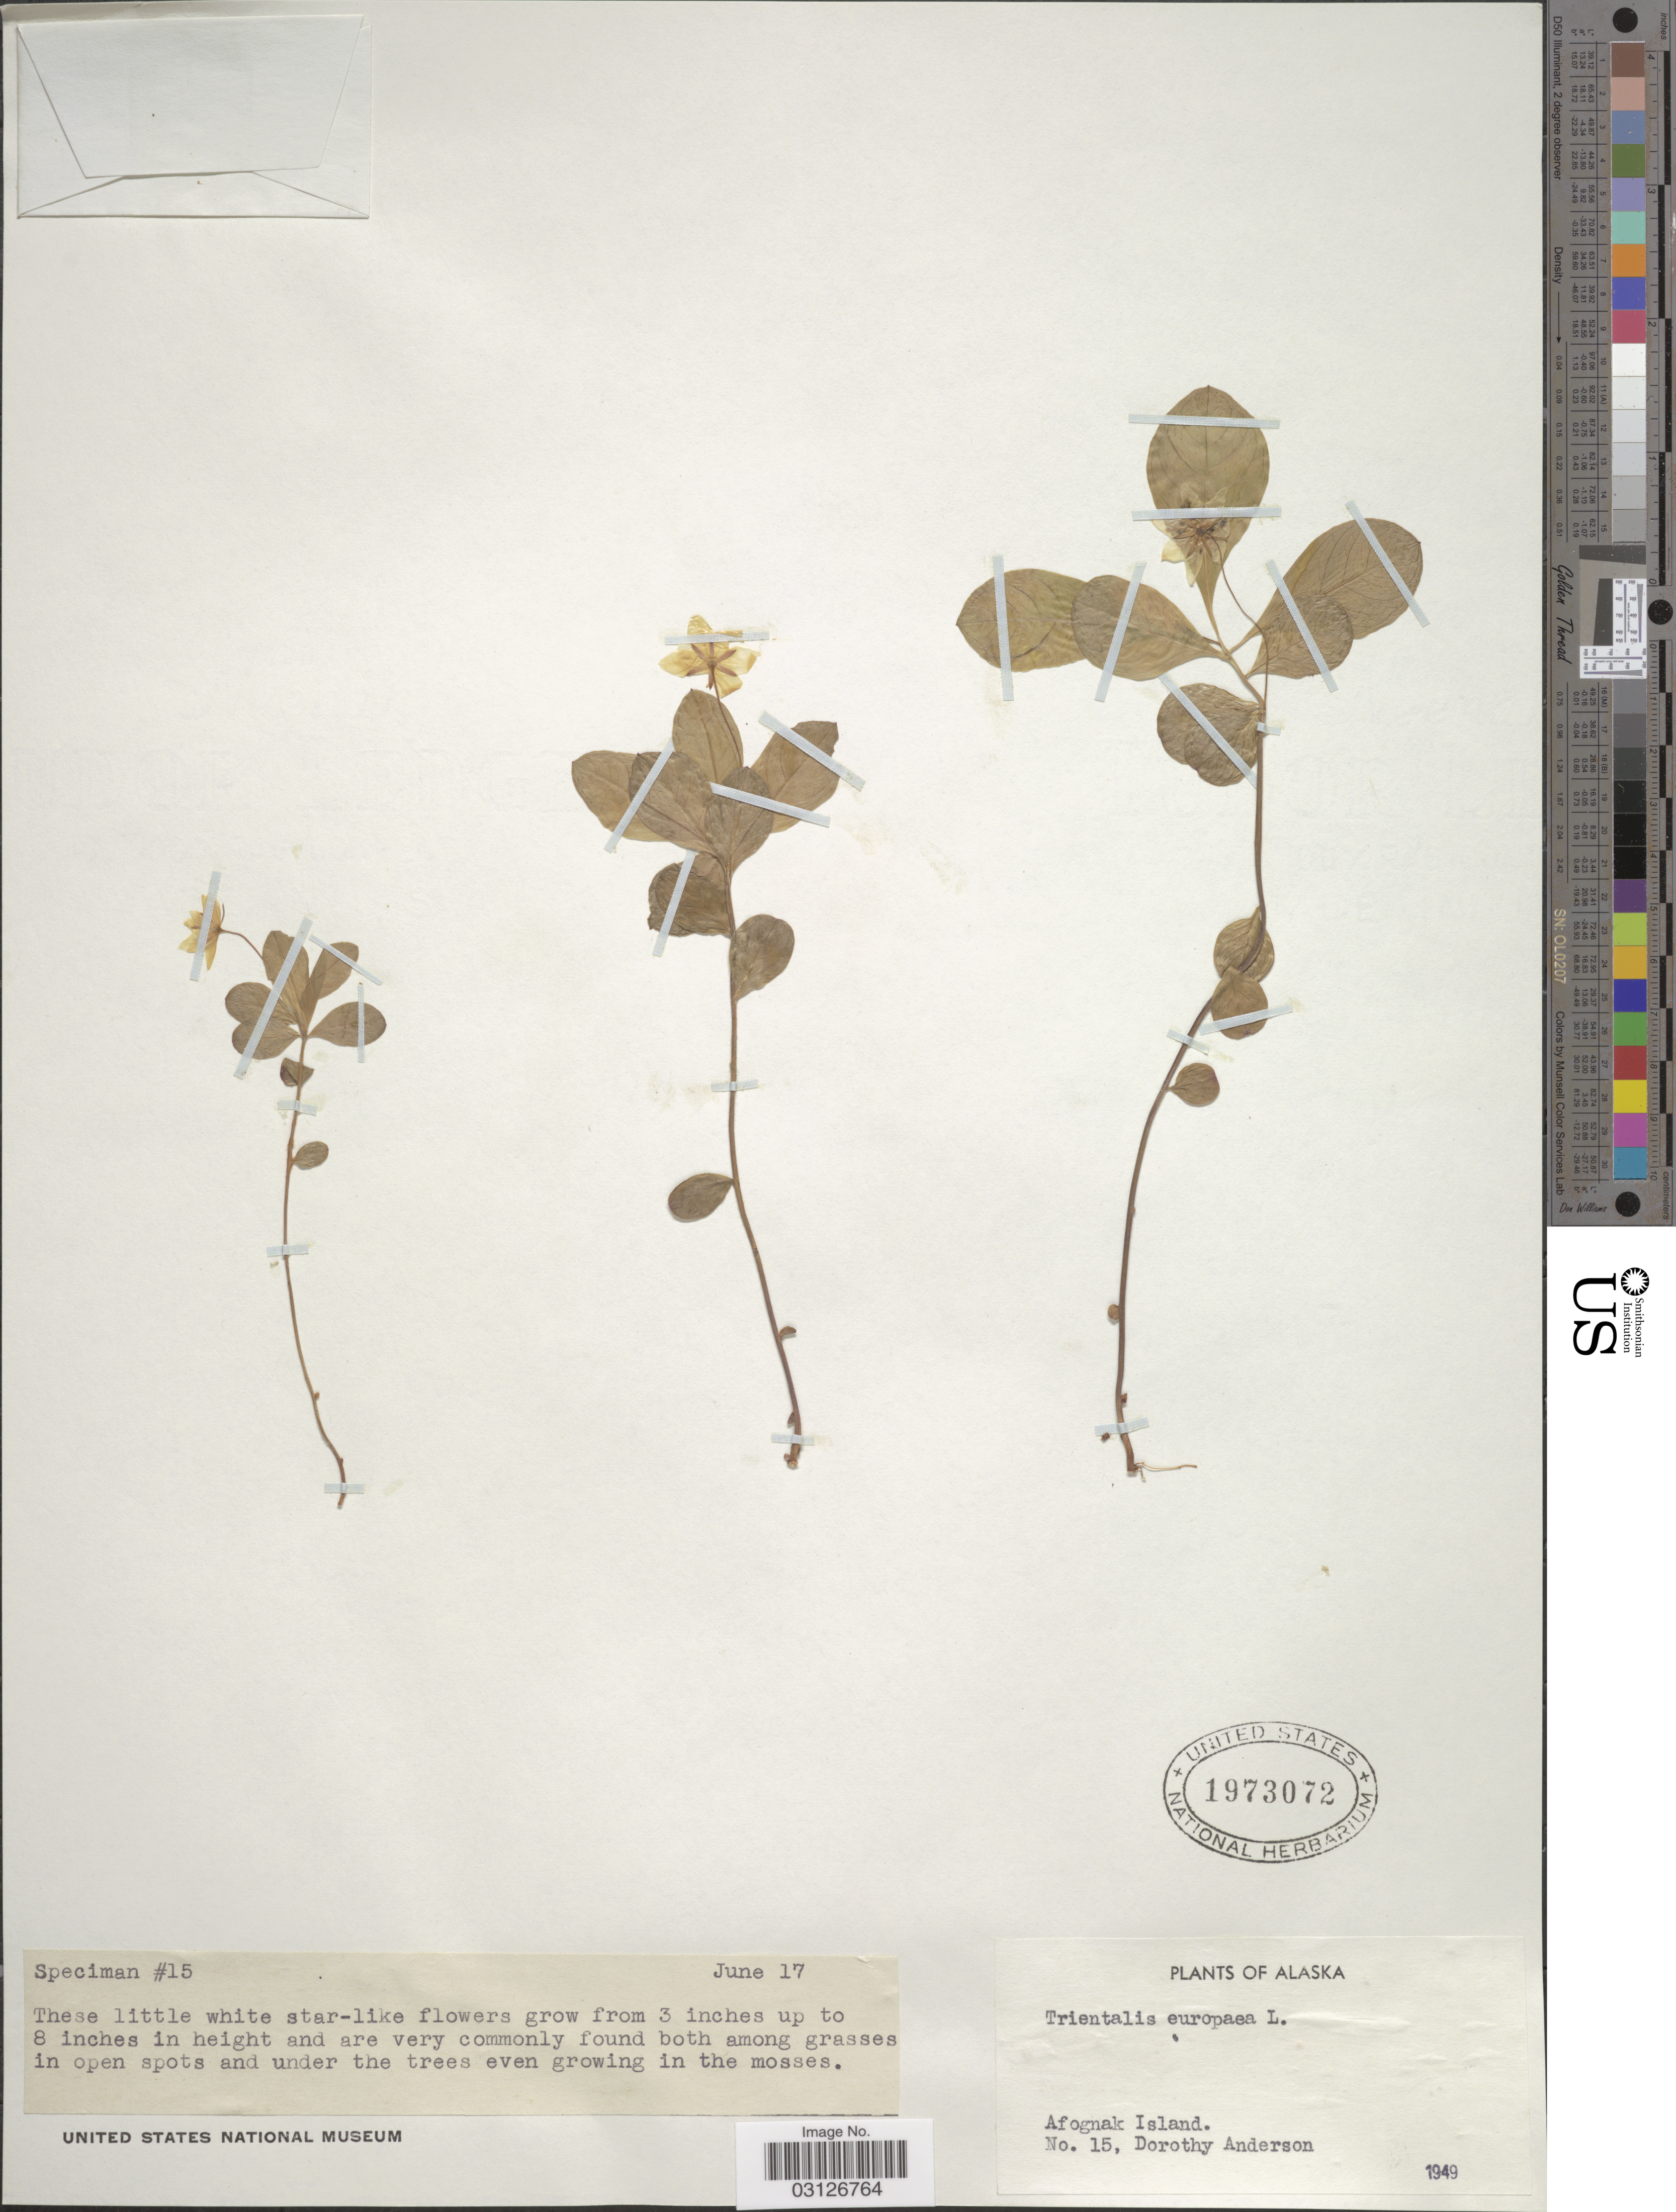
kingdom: Plantae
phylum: Tracheophyta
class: Magnoliopsida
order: Ericales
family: Primulaceae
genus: Trientalis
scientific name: Trientalis europaea subsp. arctica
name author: (Fisch. ex Hook.) Hultén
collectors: D. Anderson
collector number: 15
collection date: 1949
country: United States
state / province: Alaska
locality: Afognak Island.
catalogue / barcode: US 1973072